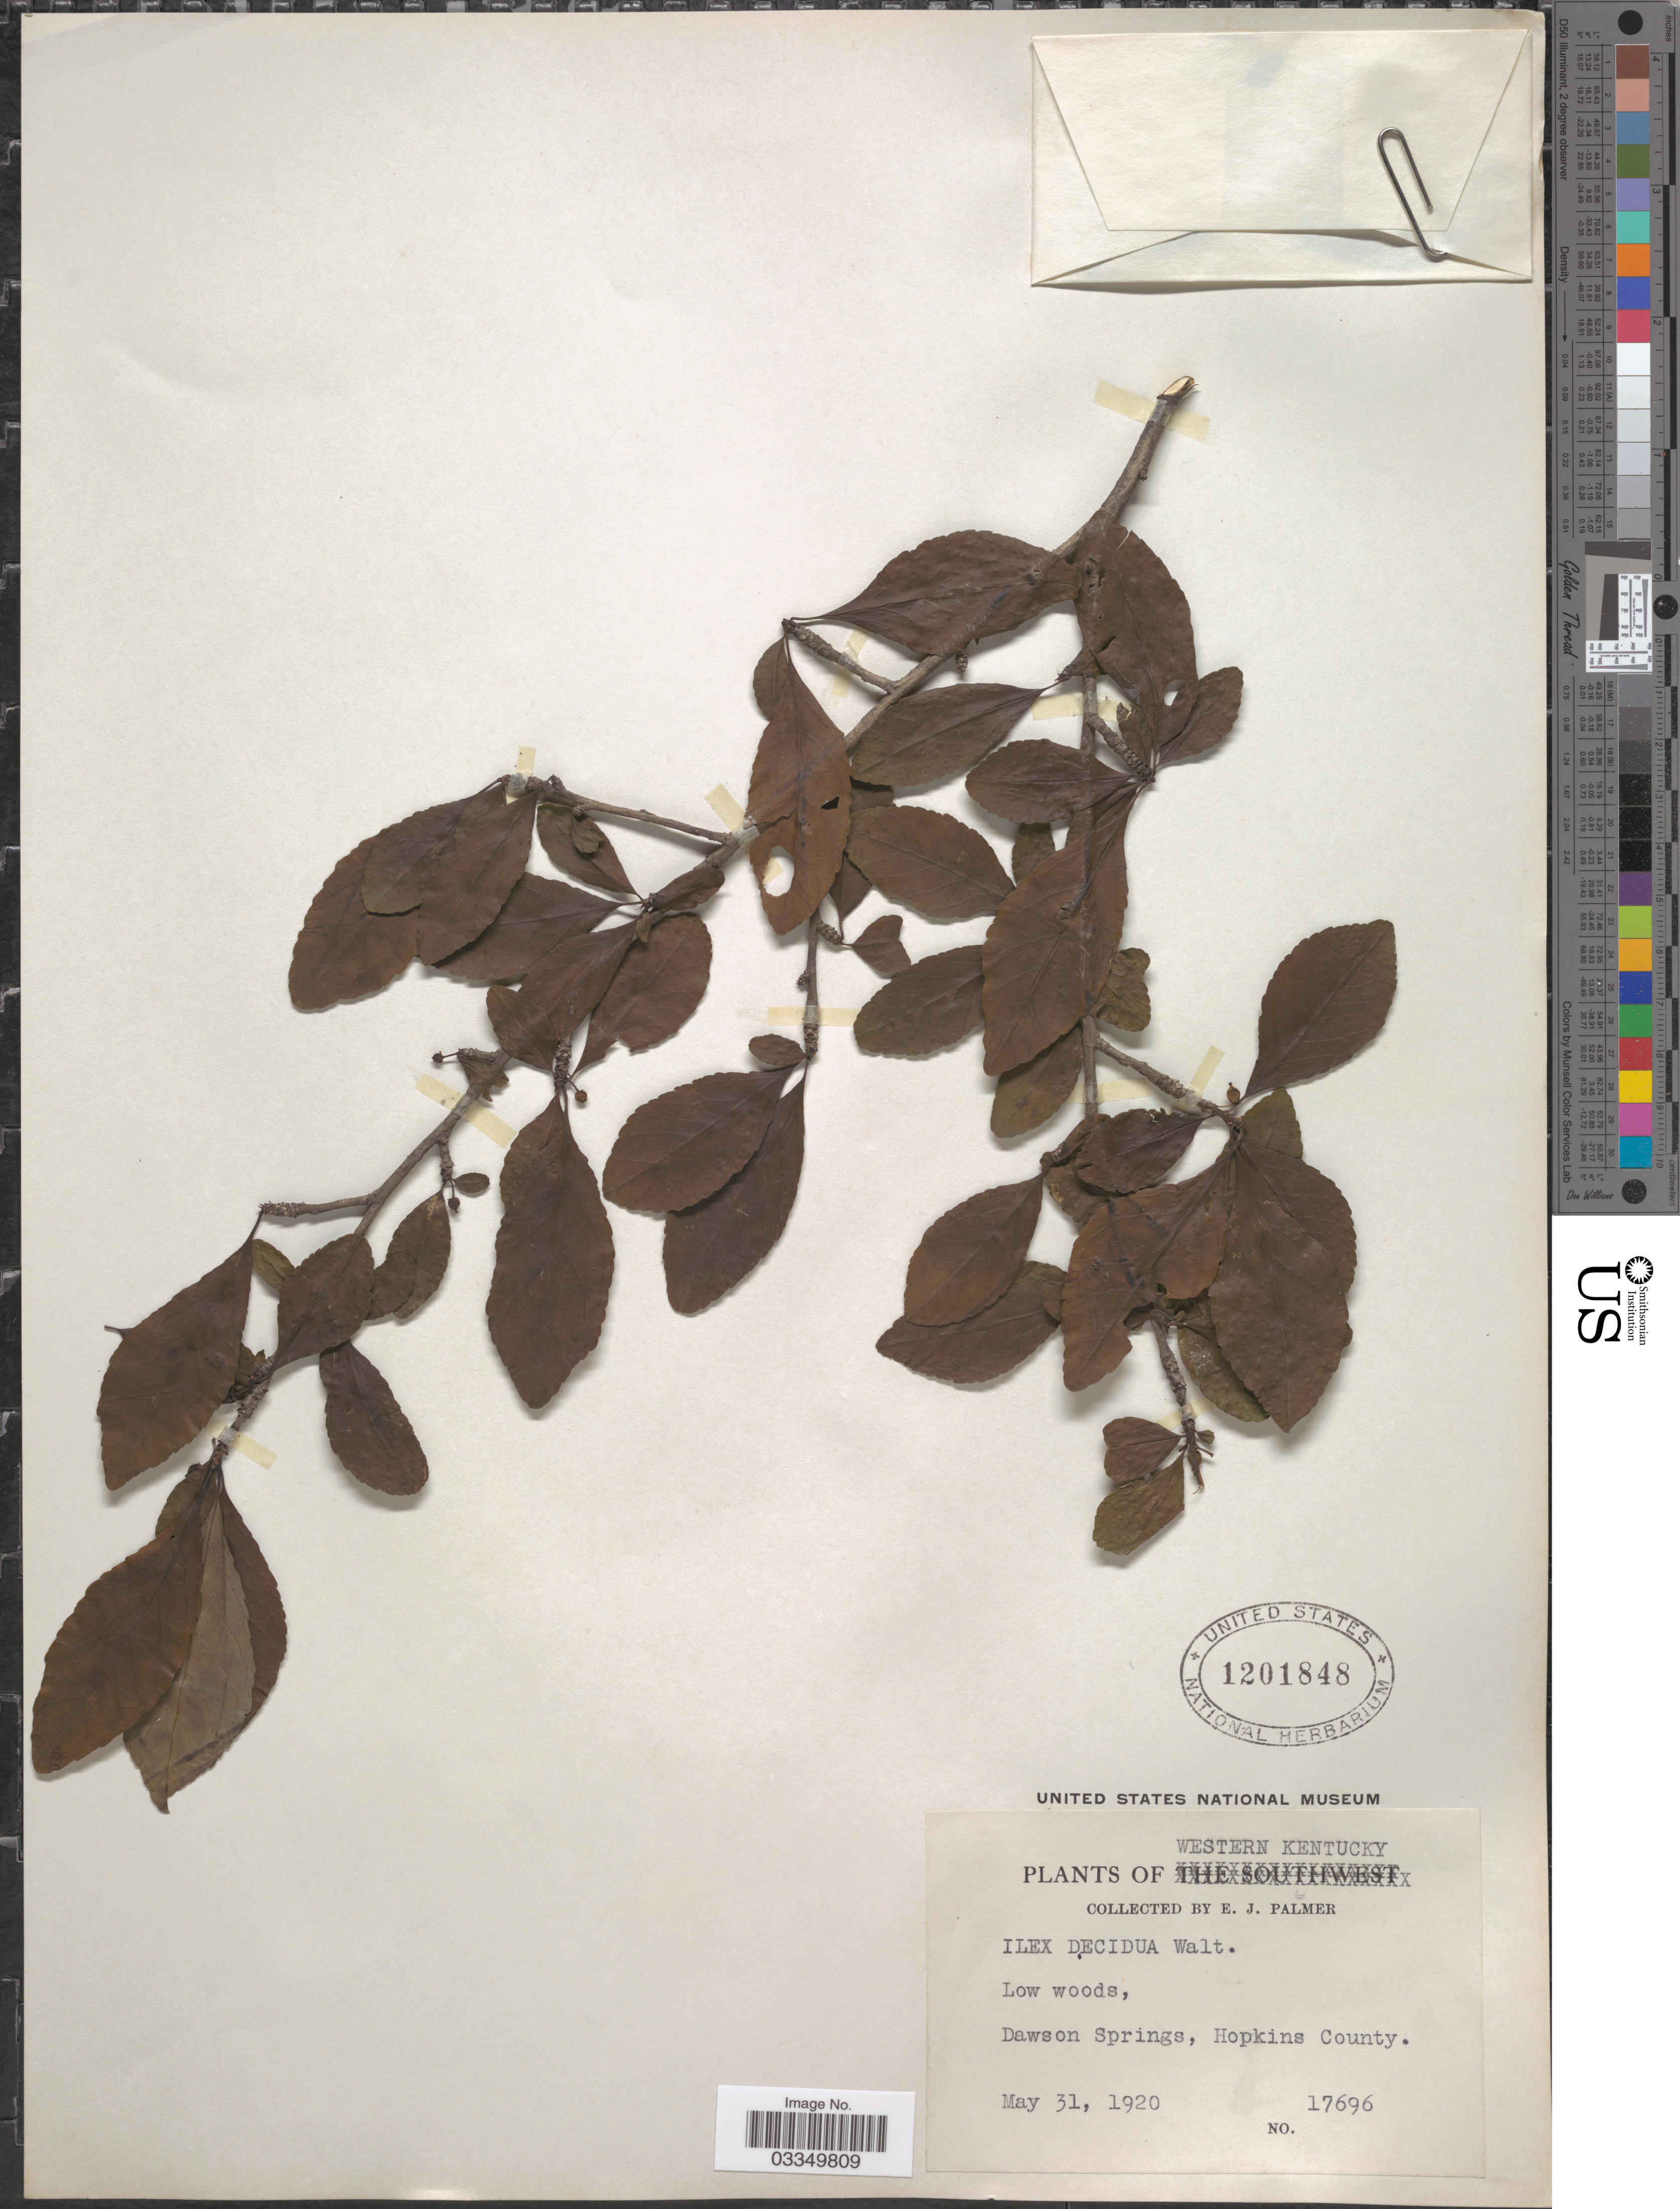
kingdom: Plantae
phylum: Tracheophyta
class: Magnoliopsida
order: Aquifoliales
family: Aquifoliaceae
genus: Ilex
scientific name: Ilex decidua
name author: Walter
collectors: E. J. Palmer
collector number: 17696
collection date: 1920-05-31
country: United States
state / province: Kentucky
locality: Western Kentucky. Dawson Springs, Hopkins County.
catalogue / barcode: US 1201848